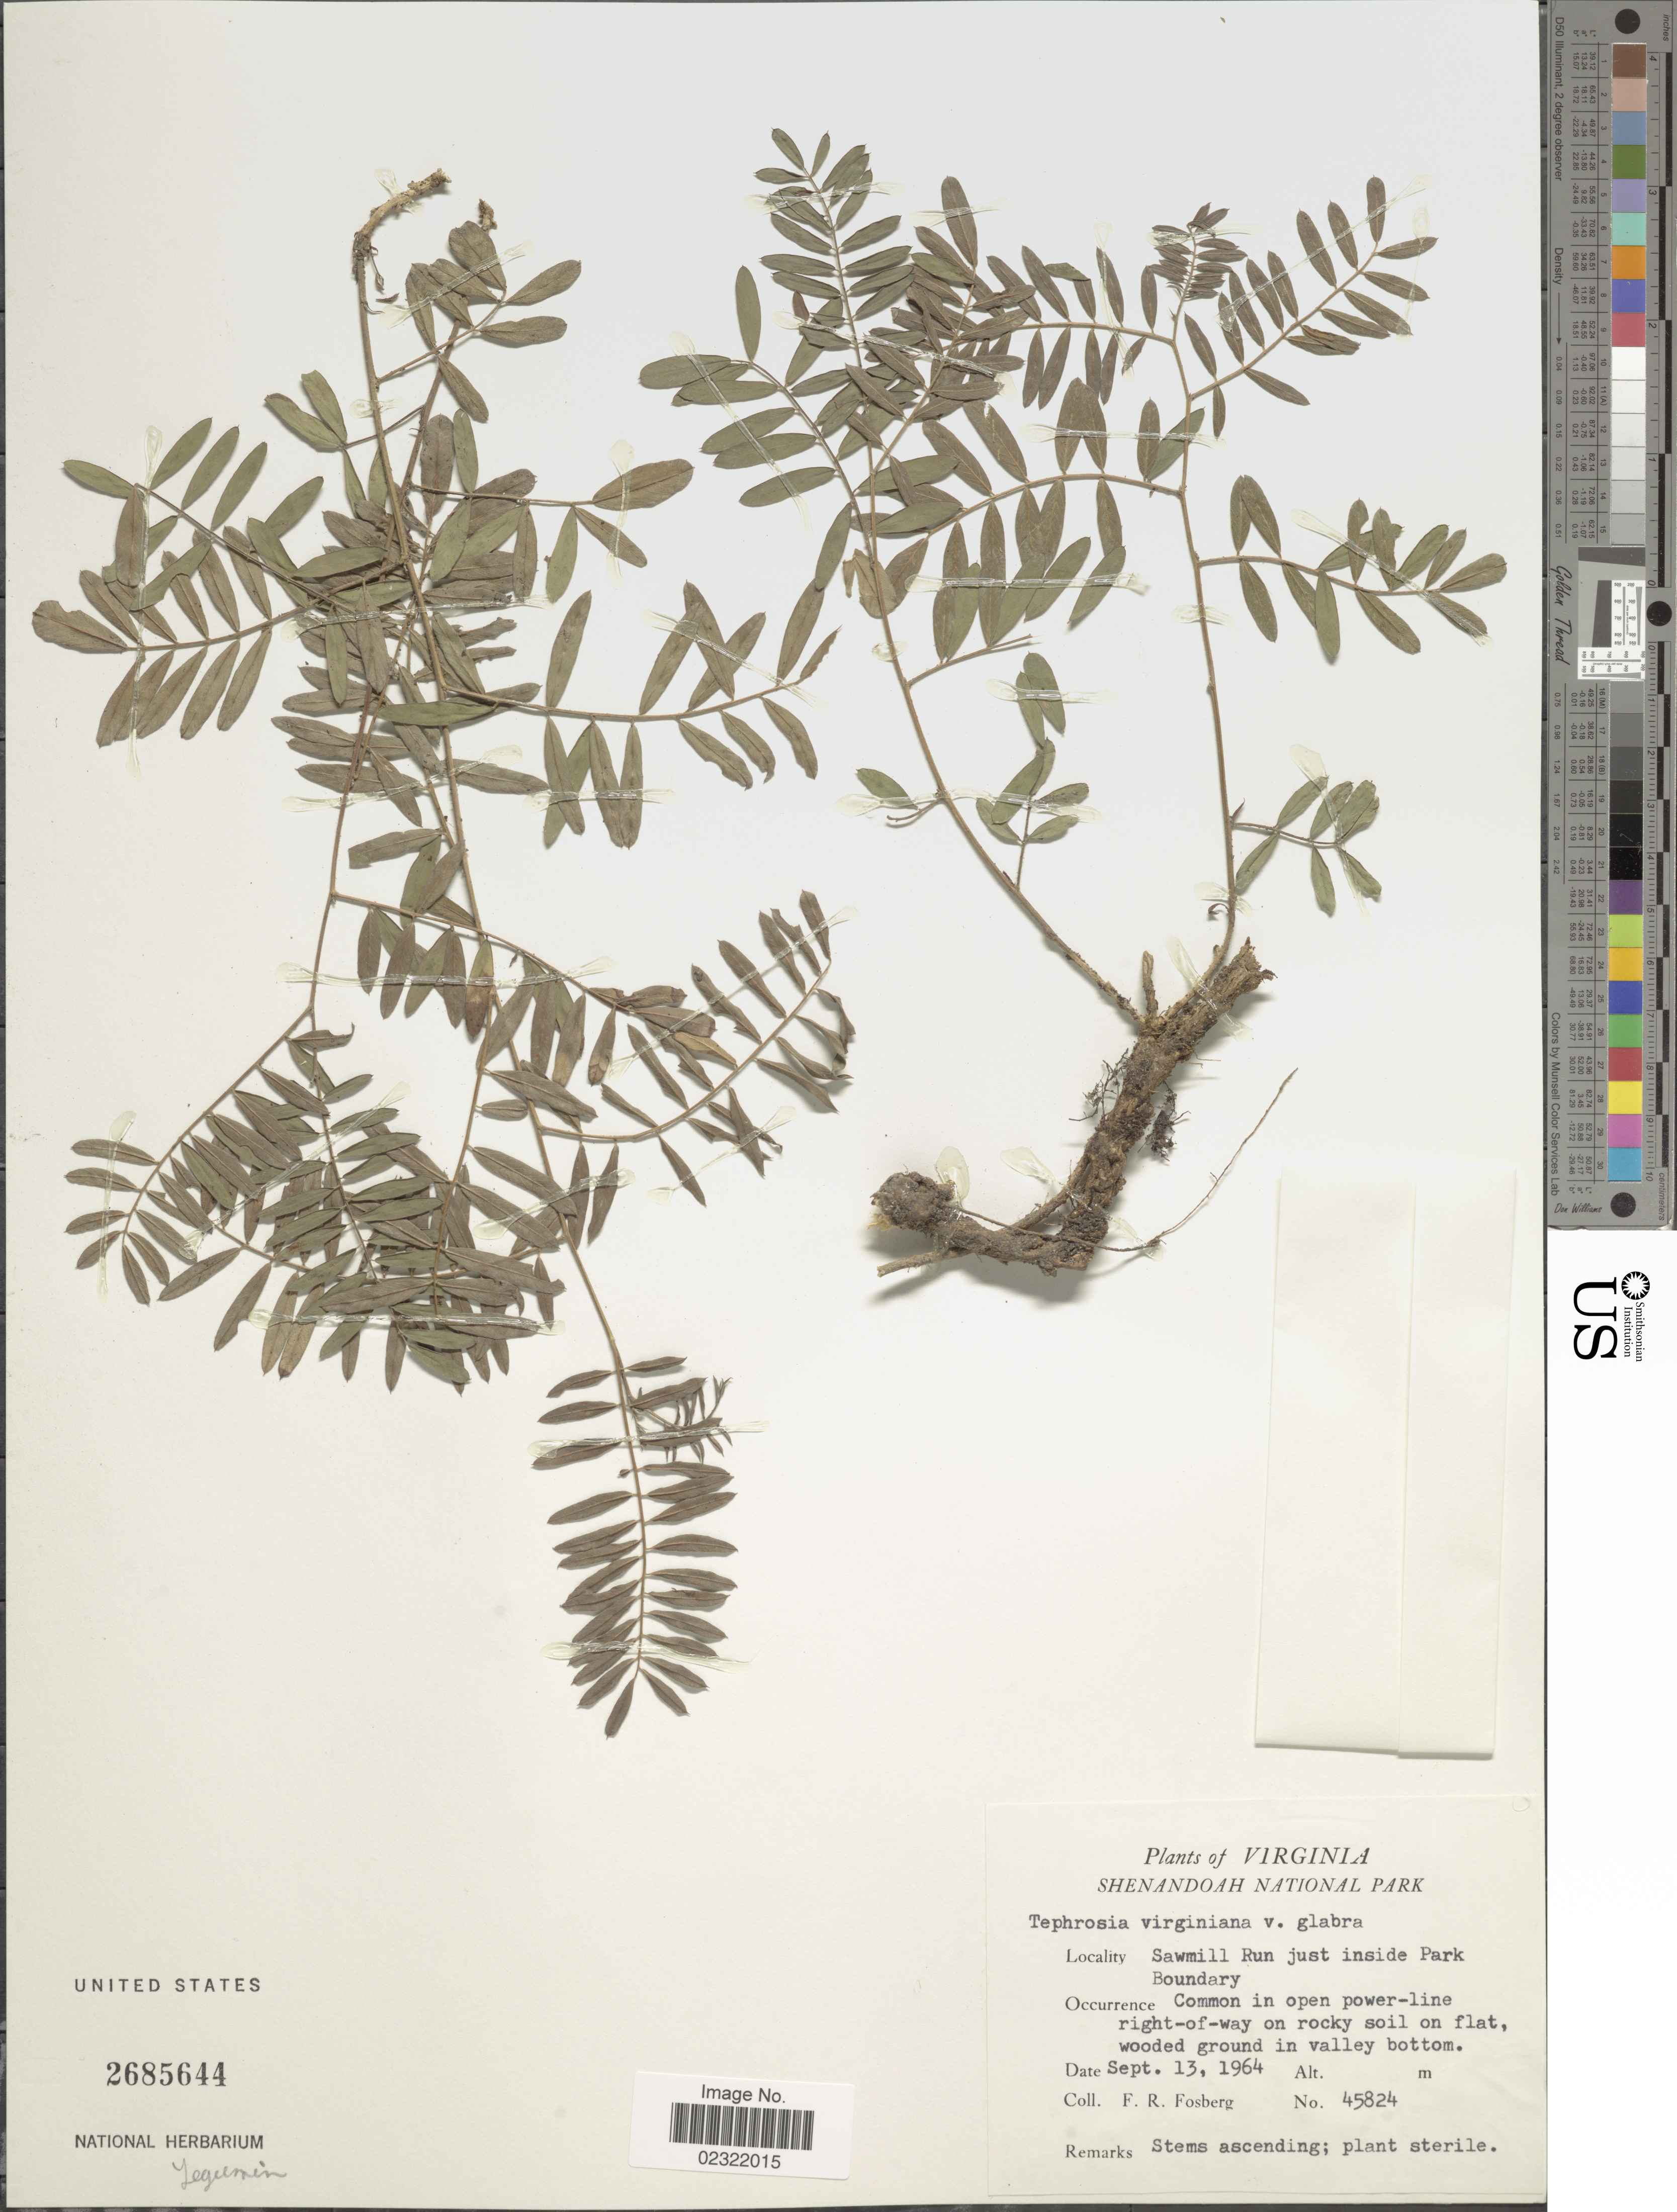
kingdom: Plantae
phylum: Tracheophyta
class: Magnoliopsida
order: Fabales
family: Fabaceae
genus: Tephrosia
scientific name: Tephrosia virginiana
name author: (L.) Pers.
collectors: F. R. Fosberg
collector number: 45824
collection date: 1964-09-13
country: United States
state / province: Virginia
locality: Shenandoah National Park, Sawmill Run just inside Park Boundary. Common in open power-line right-of-way on rocky soil on flat, wooded ground in valley bottom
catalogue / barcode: US 2685644